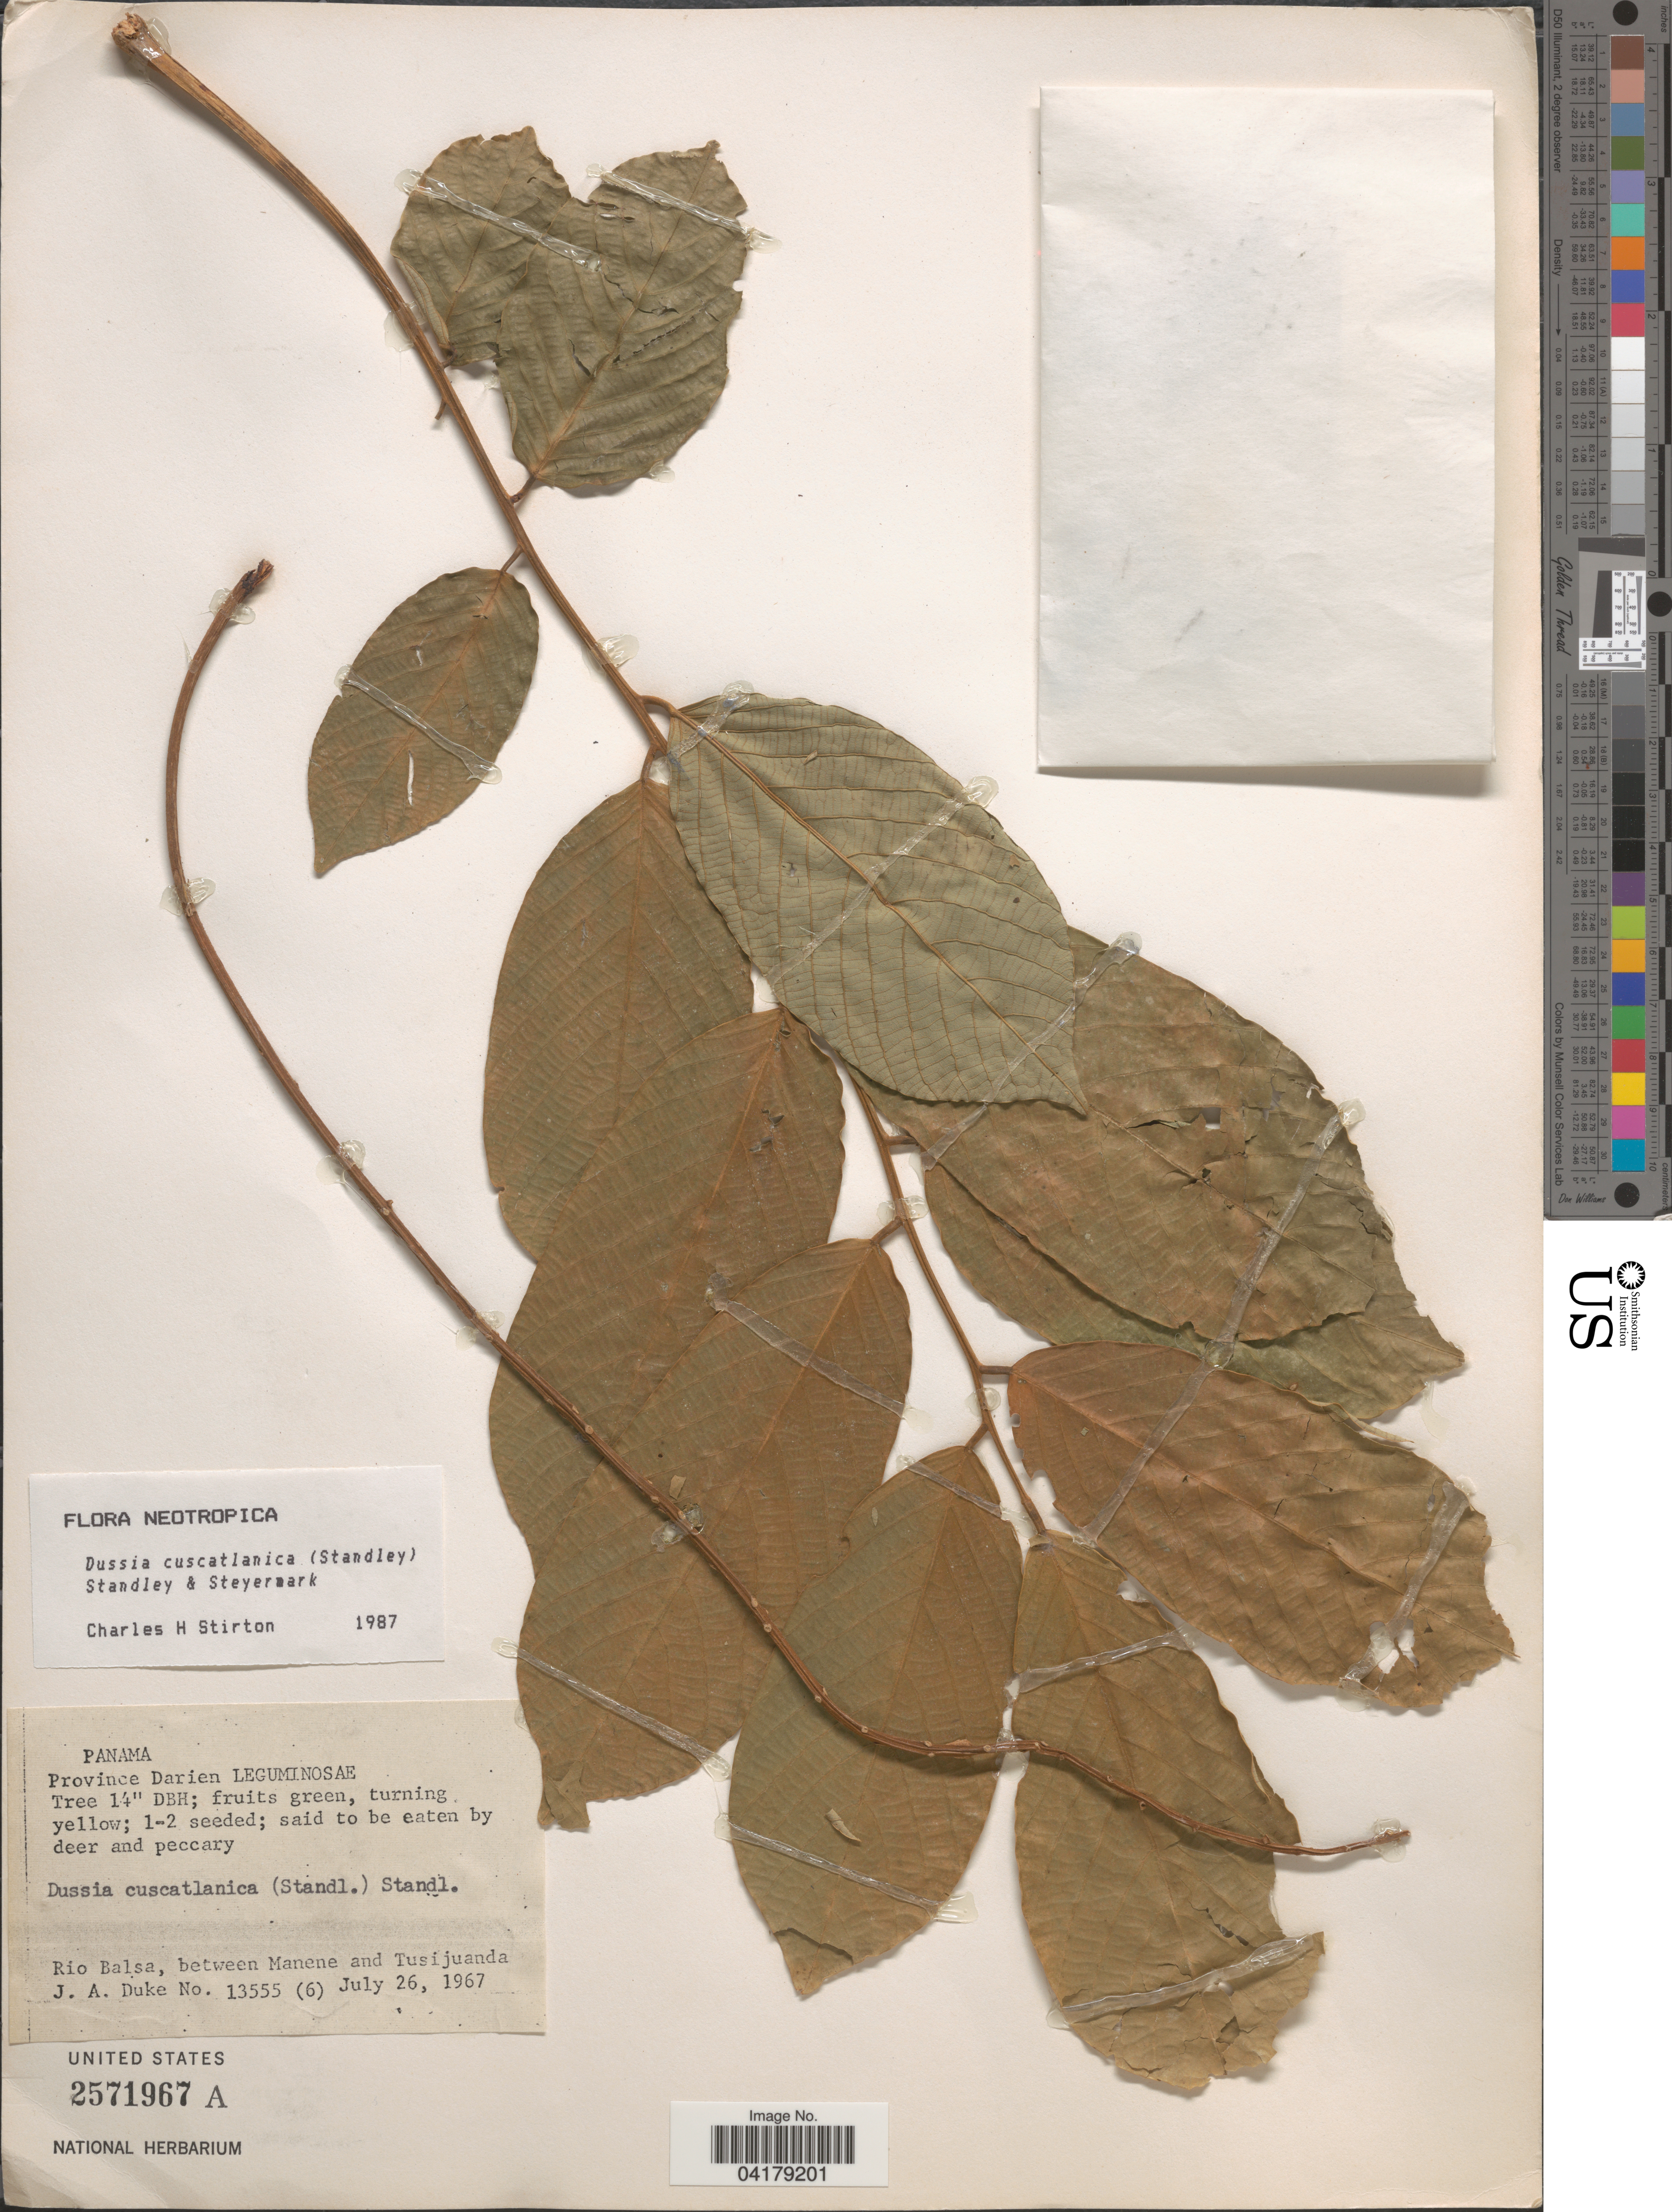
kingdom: Plantae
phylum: Tracheophyta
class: Magnoliopsida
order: Fabales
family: Fabaceae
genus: Dussia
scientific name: Dussia cuscatlanica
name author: (Standl.) Standl. & Steyerm.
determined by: Stirton, Charles H.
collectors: J. A. Duke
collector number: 13555(6)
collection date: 1967-07-26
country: Panama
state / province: Darien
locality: Rio Balsa, between Manene and Tusijuanda.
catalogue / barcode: US 2571967A